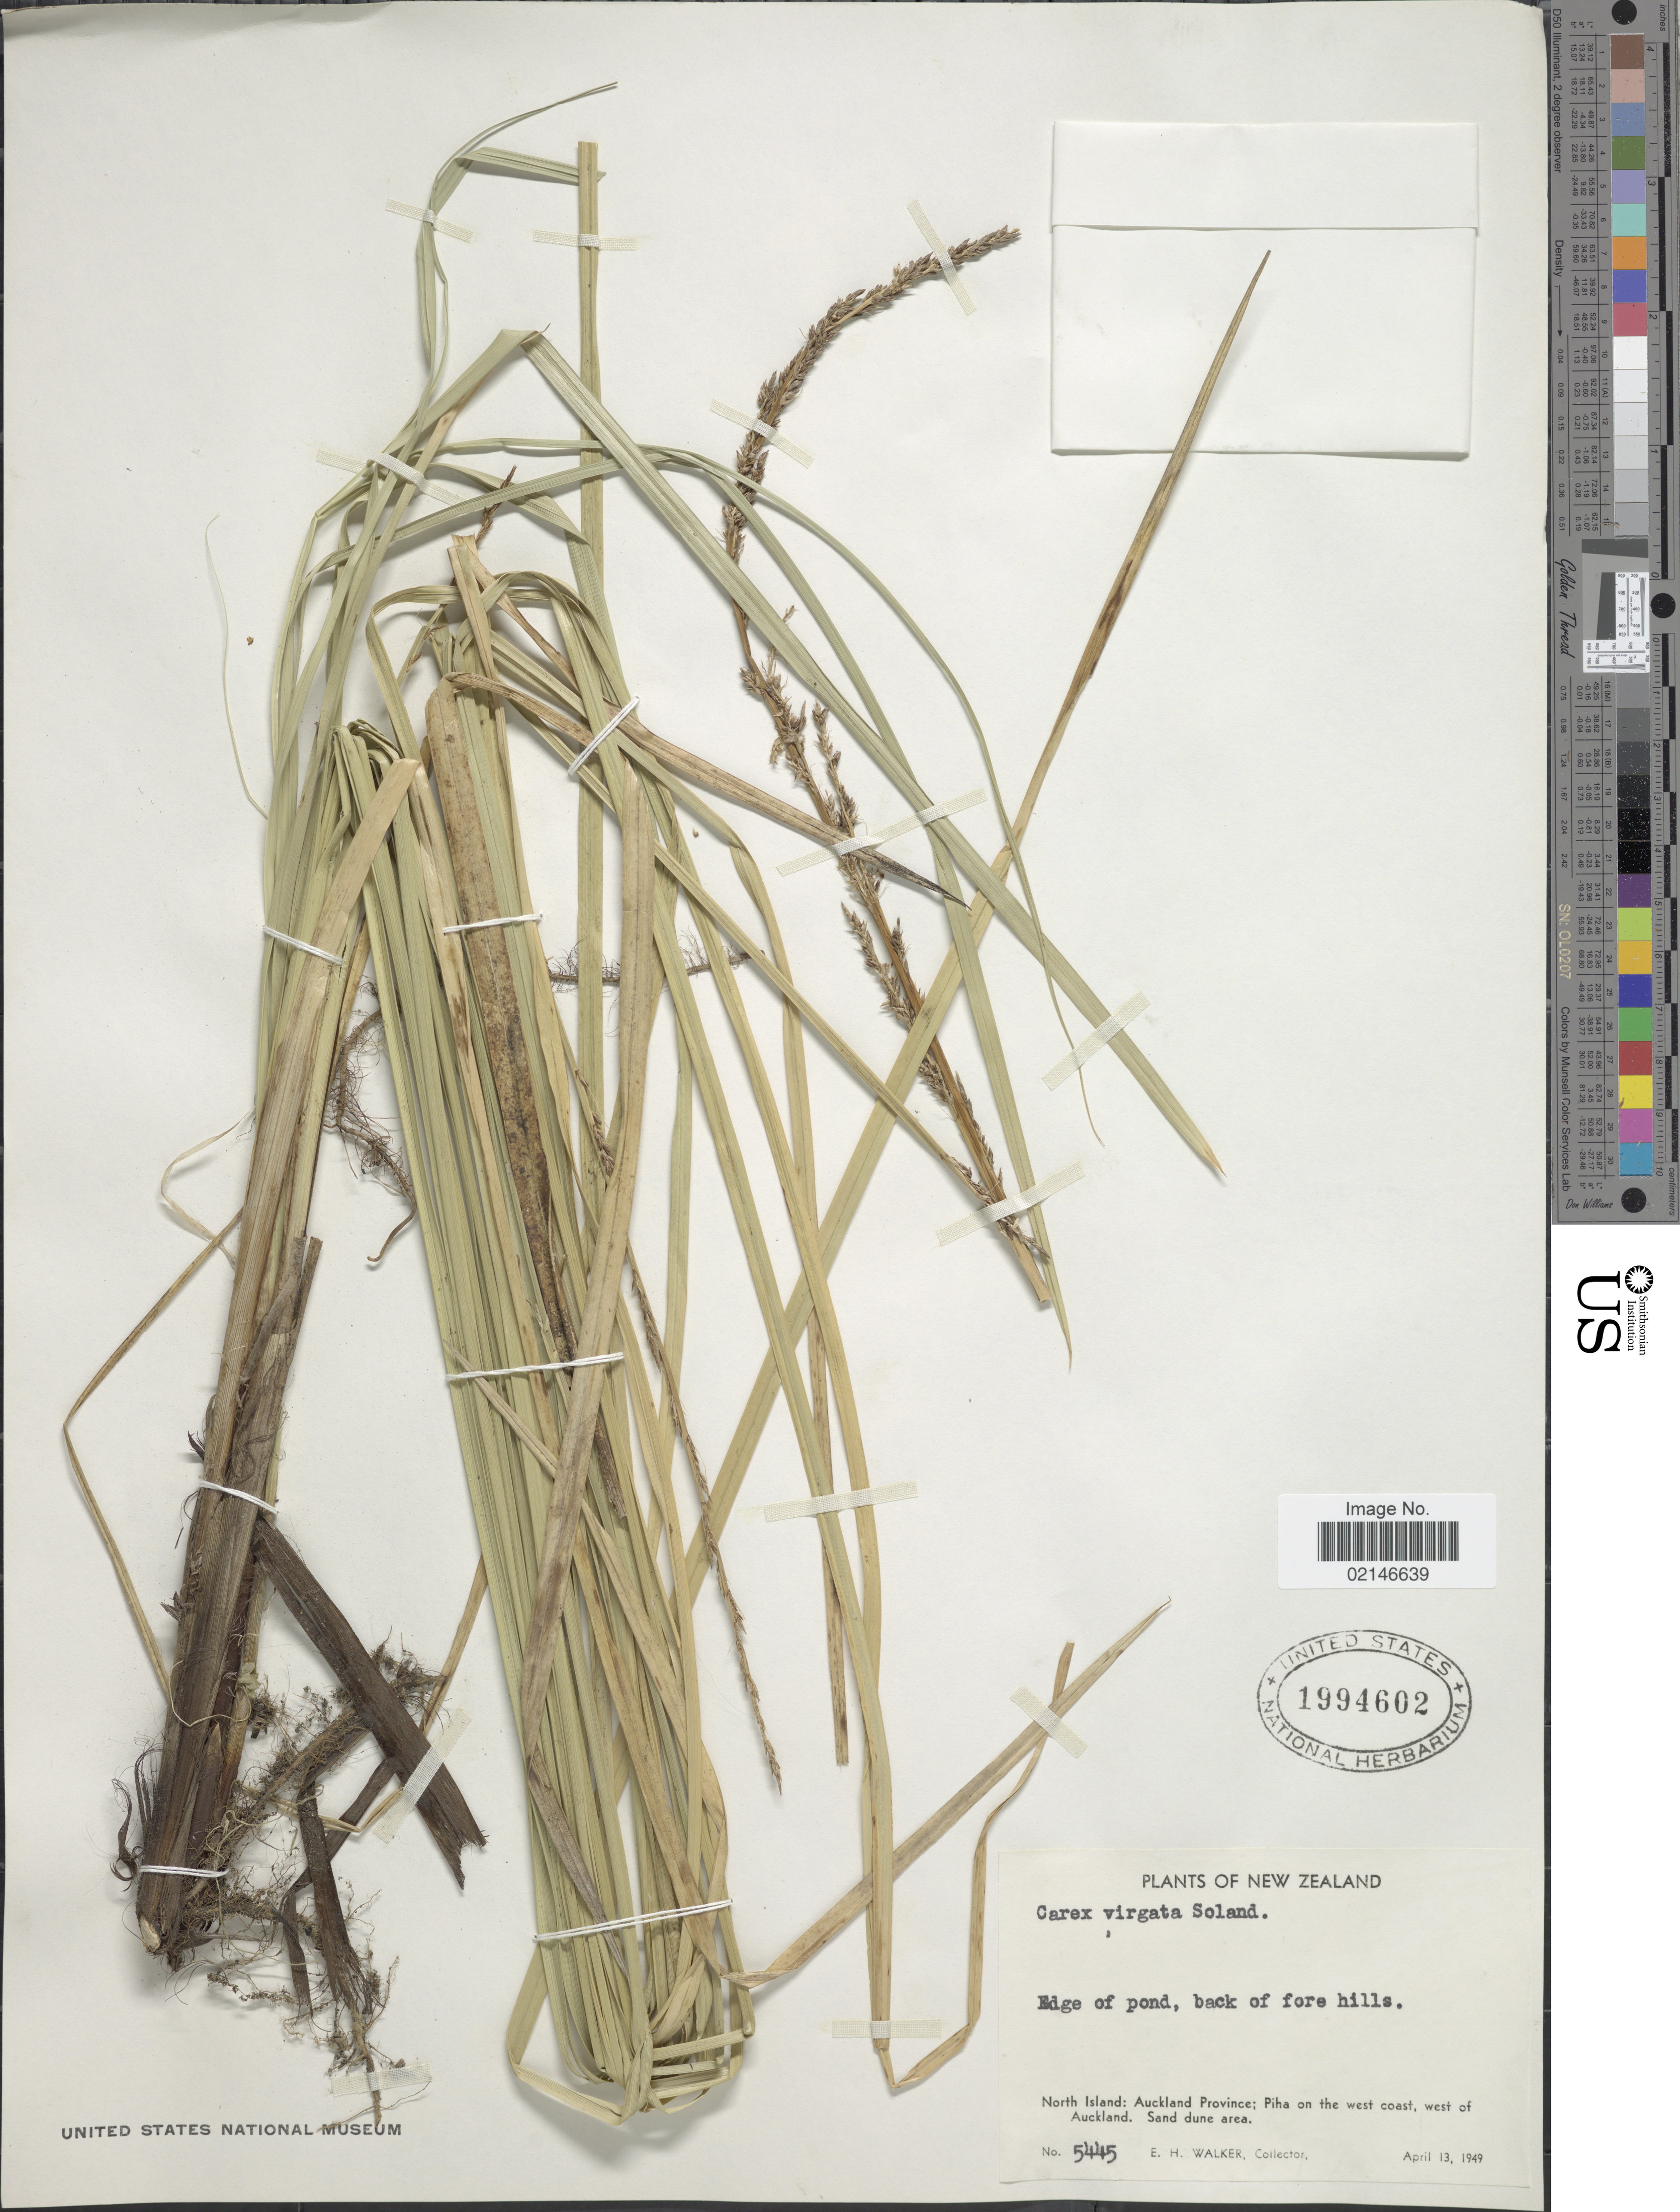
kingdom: Plantae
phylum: Tracheophyta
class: Liliopsida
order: Poales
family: Cyperaceae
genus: Carex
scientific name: Carex virgata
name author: Sol. ex Boott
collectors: E. H. Walker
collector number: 5445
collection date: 1949-04-13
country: New Zealand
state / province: Auckland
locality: North Island: Piha on the west coast, west of Auckland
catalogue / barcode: US 1994602